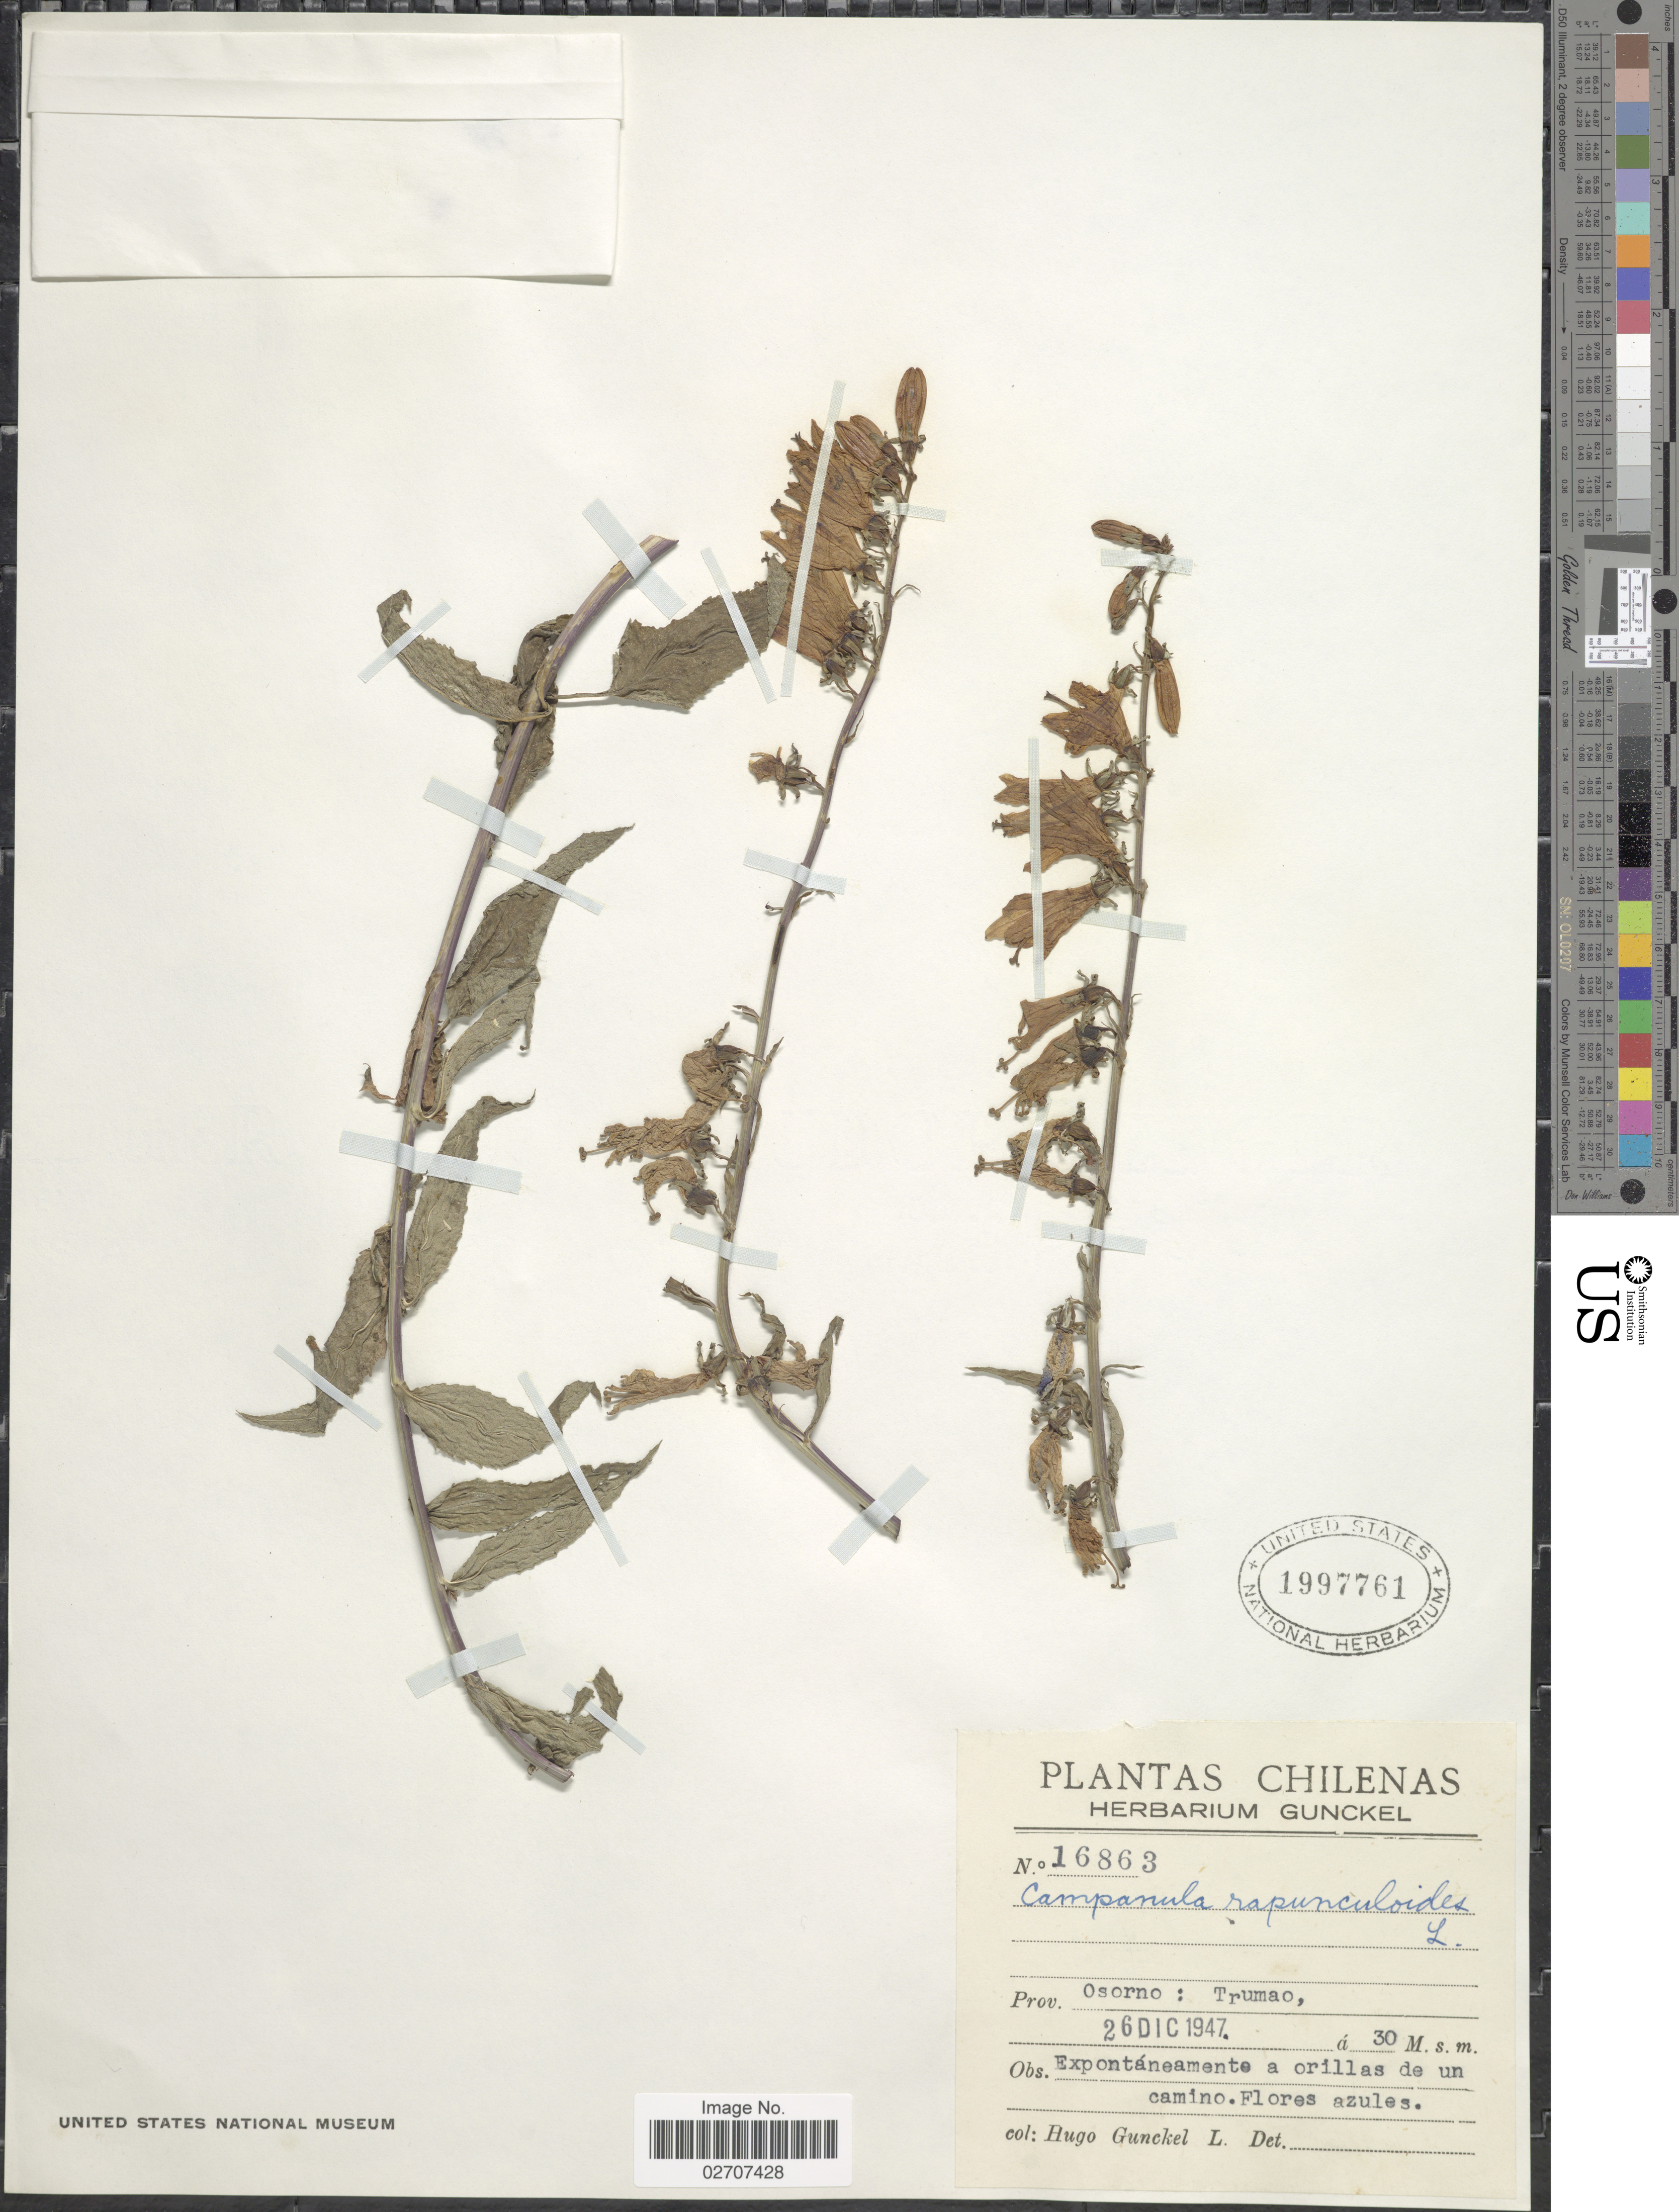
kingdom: Plantae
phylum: Tracheophyta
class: Magnoliopsida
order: Asterales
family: Campanulaceae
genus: Campanula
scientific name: Campanula rapunculoides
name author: L.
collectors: H. Gunckel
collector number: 16863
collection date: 1947-12-26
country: Chile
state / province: Los Lagos (X)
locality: Chilenas, Prov. Osorno: Trumao, Expontaneamente a orilla de un camino.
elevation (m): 30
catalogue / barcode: US 1997761